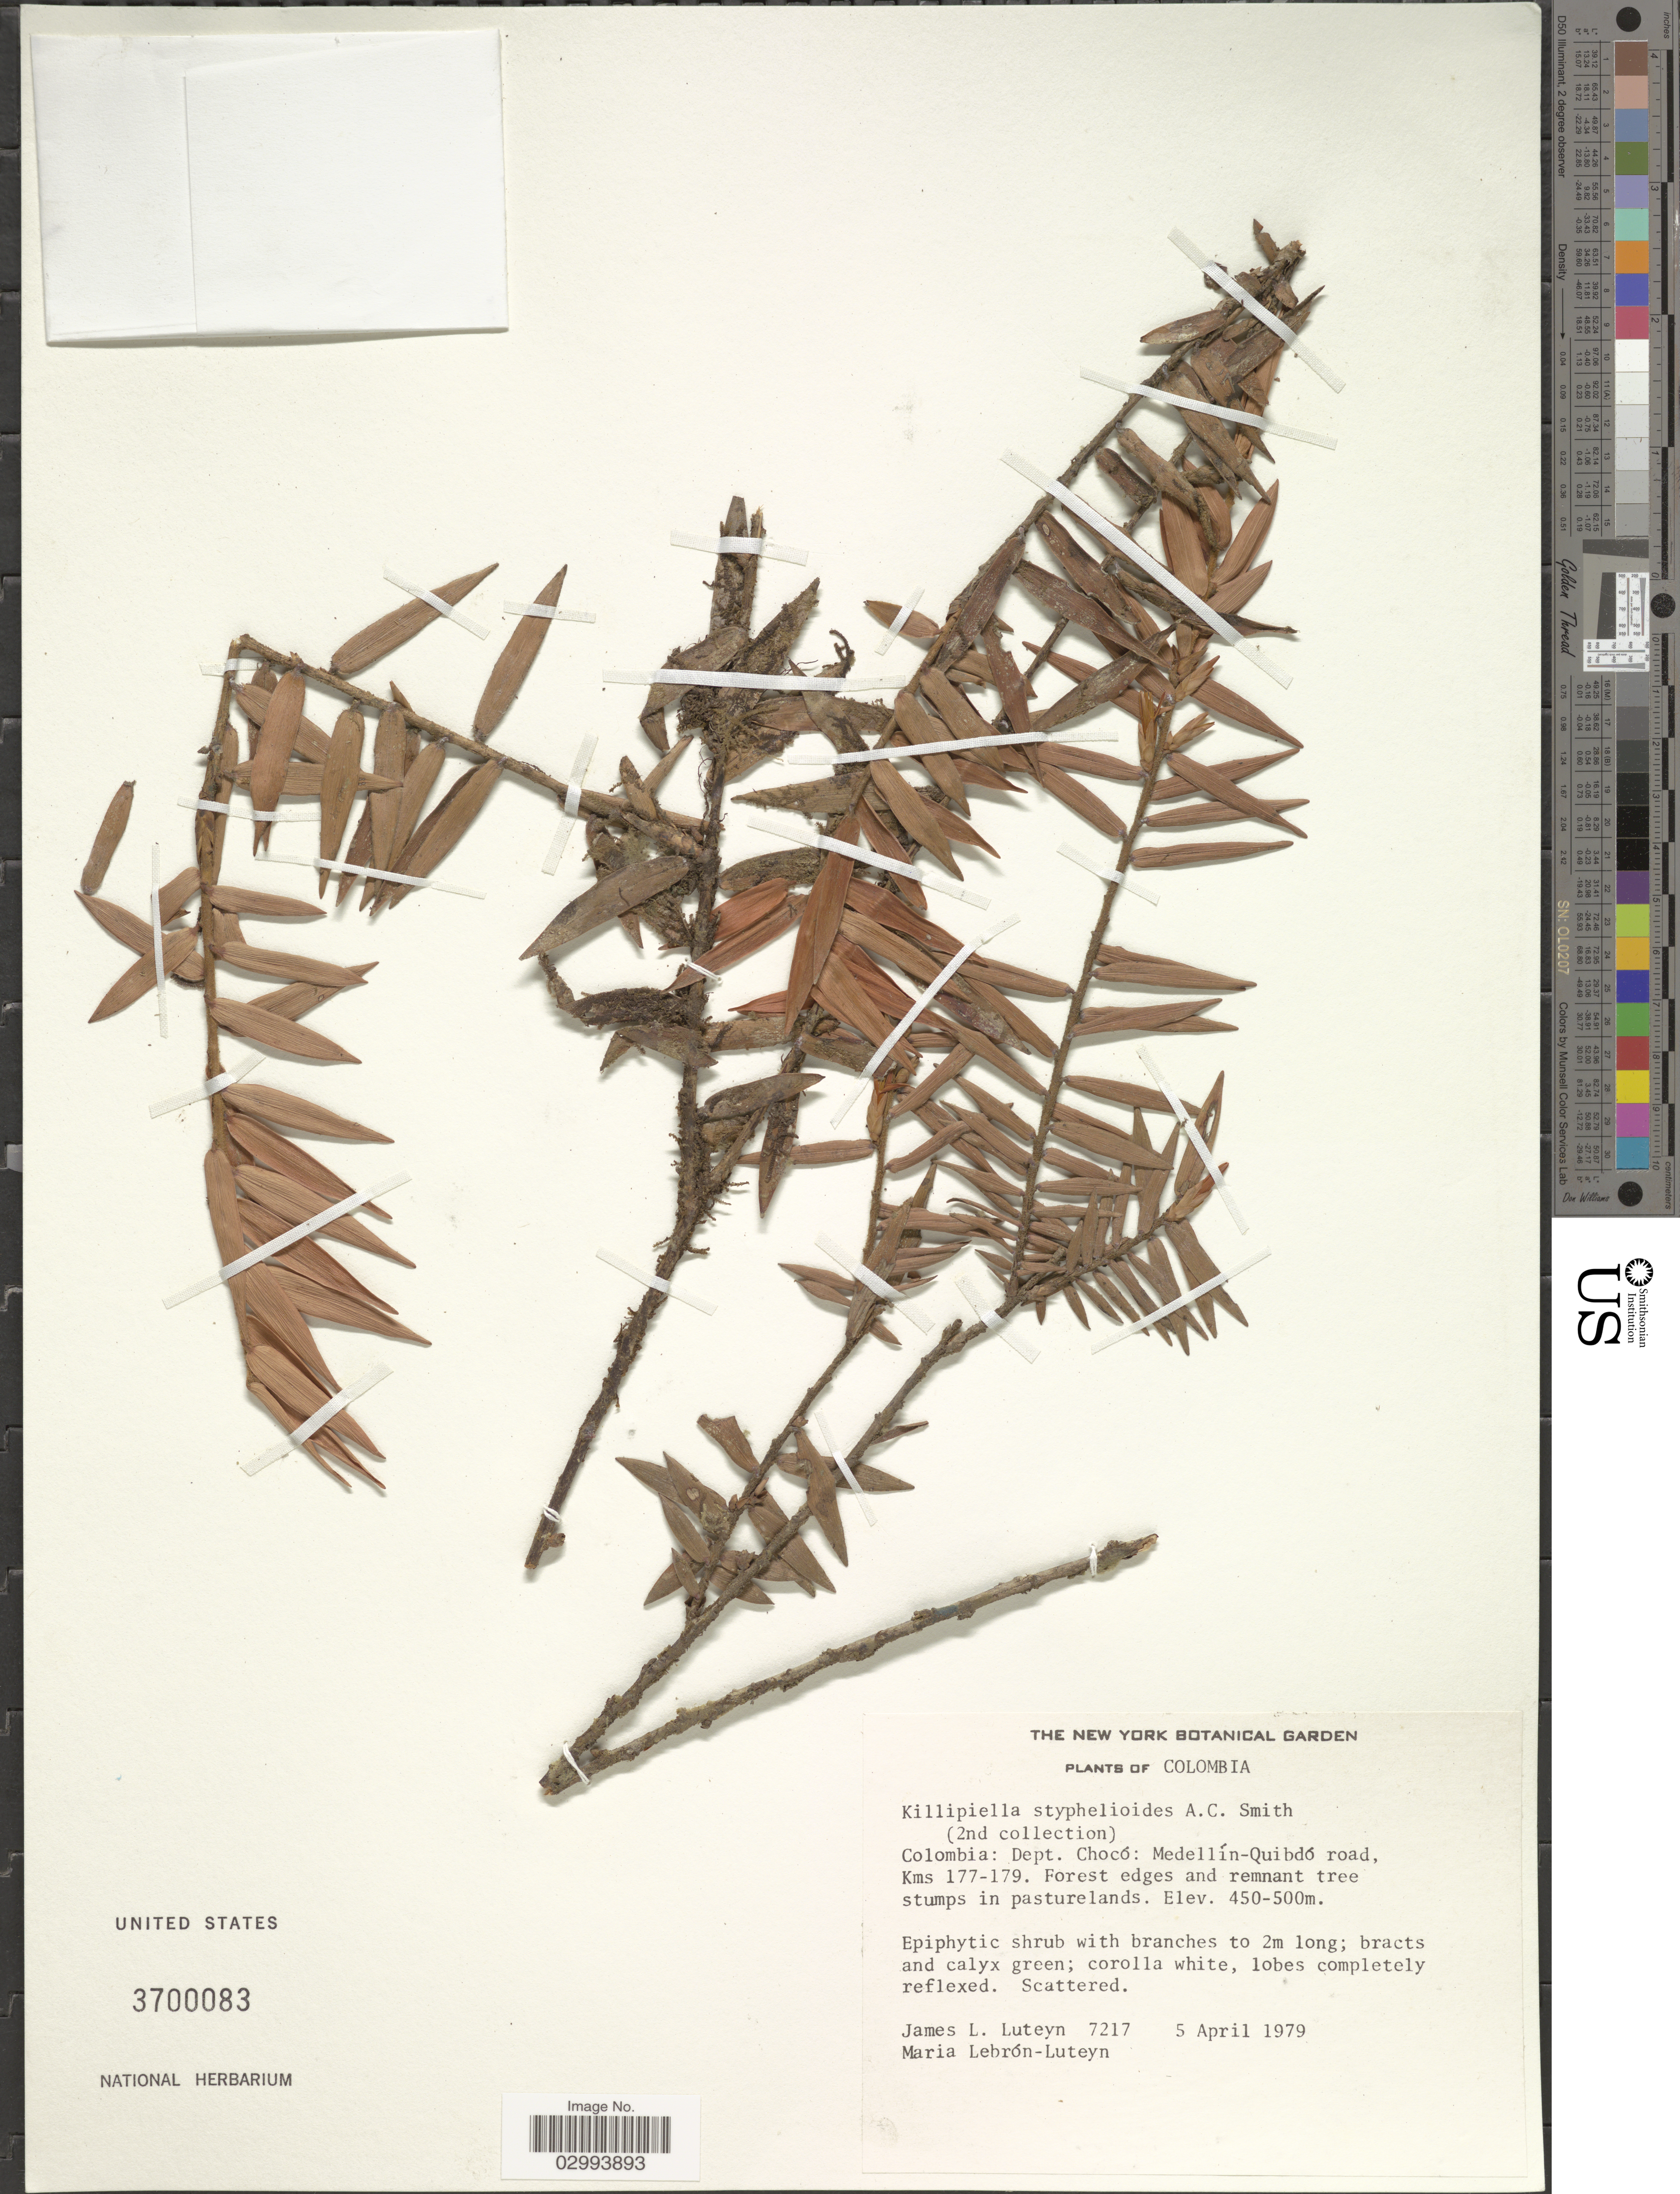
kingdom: Plantae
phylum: Tracheophyta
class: Magnoliopsida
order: Ericales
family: Ericaceae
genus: Killipiella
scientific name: Killipiella styphelioides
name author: A.C. Sm.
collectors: J. L. Luteyn & M. L. Lebrón-Luteyn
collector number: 7217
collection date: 1979-04-05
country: Colombia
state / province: Chocó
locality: Dept. Chocó: Medellín-Quibdó road, Kms 177-179.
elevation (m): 450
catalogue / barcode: US 3700083